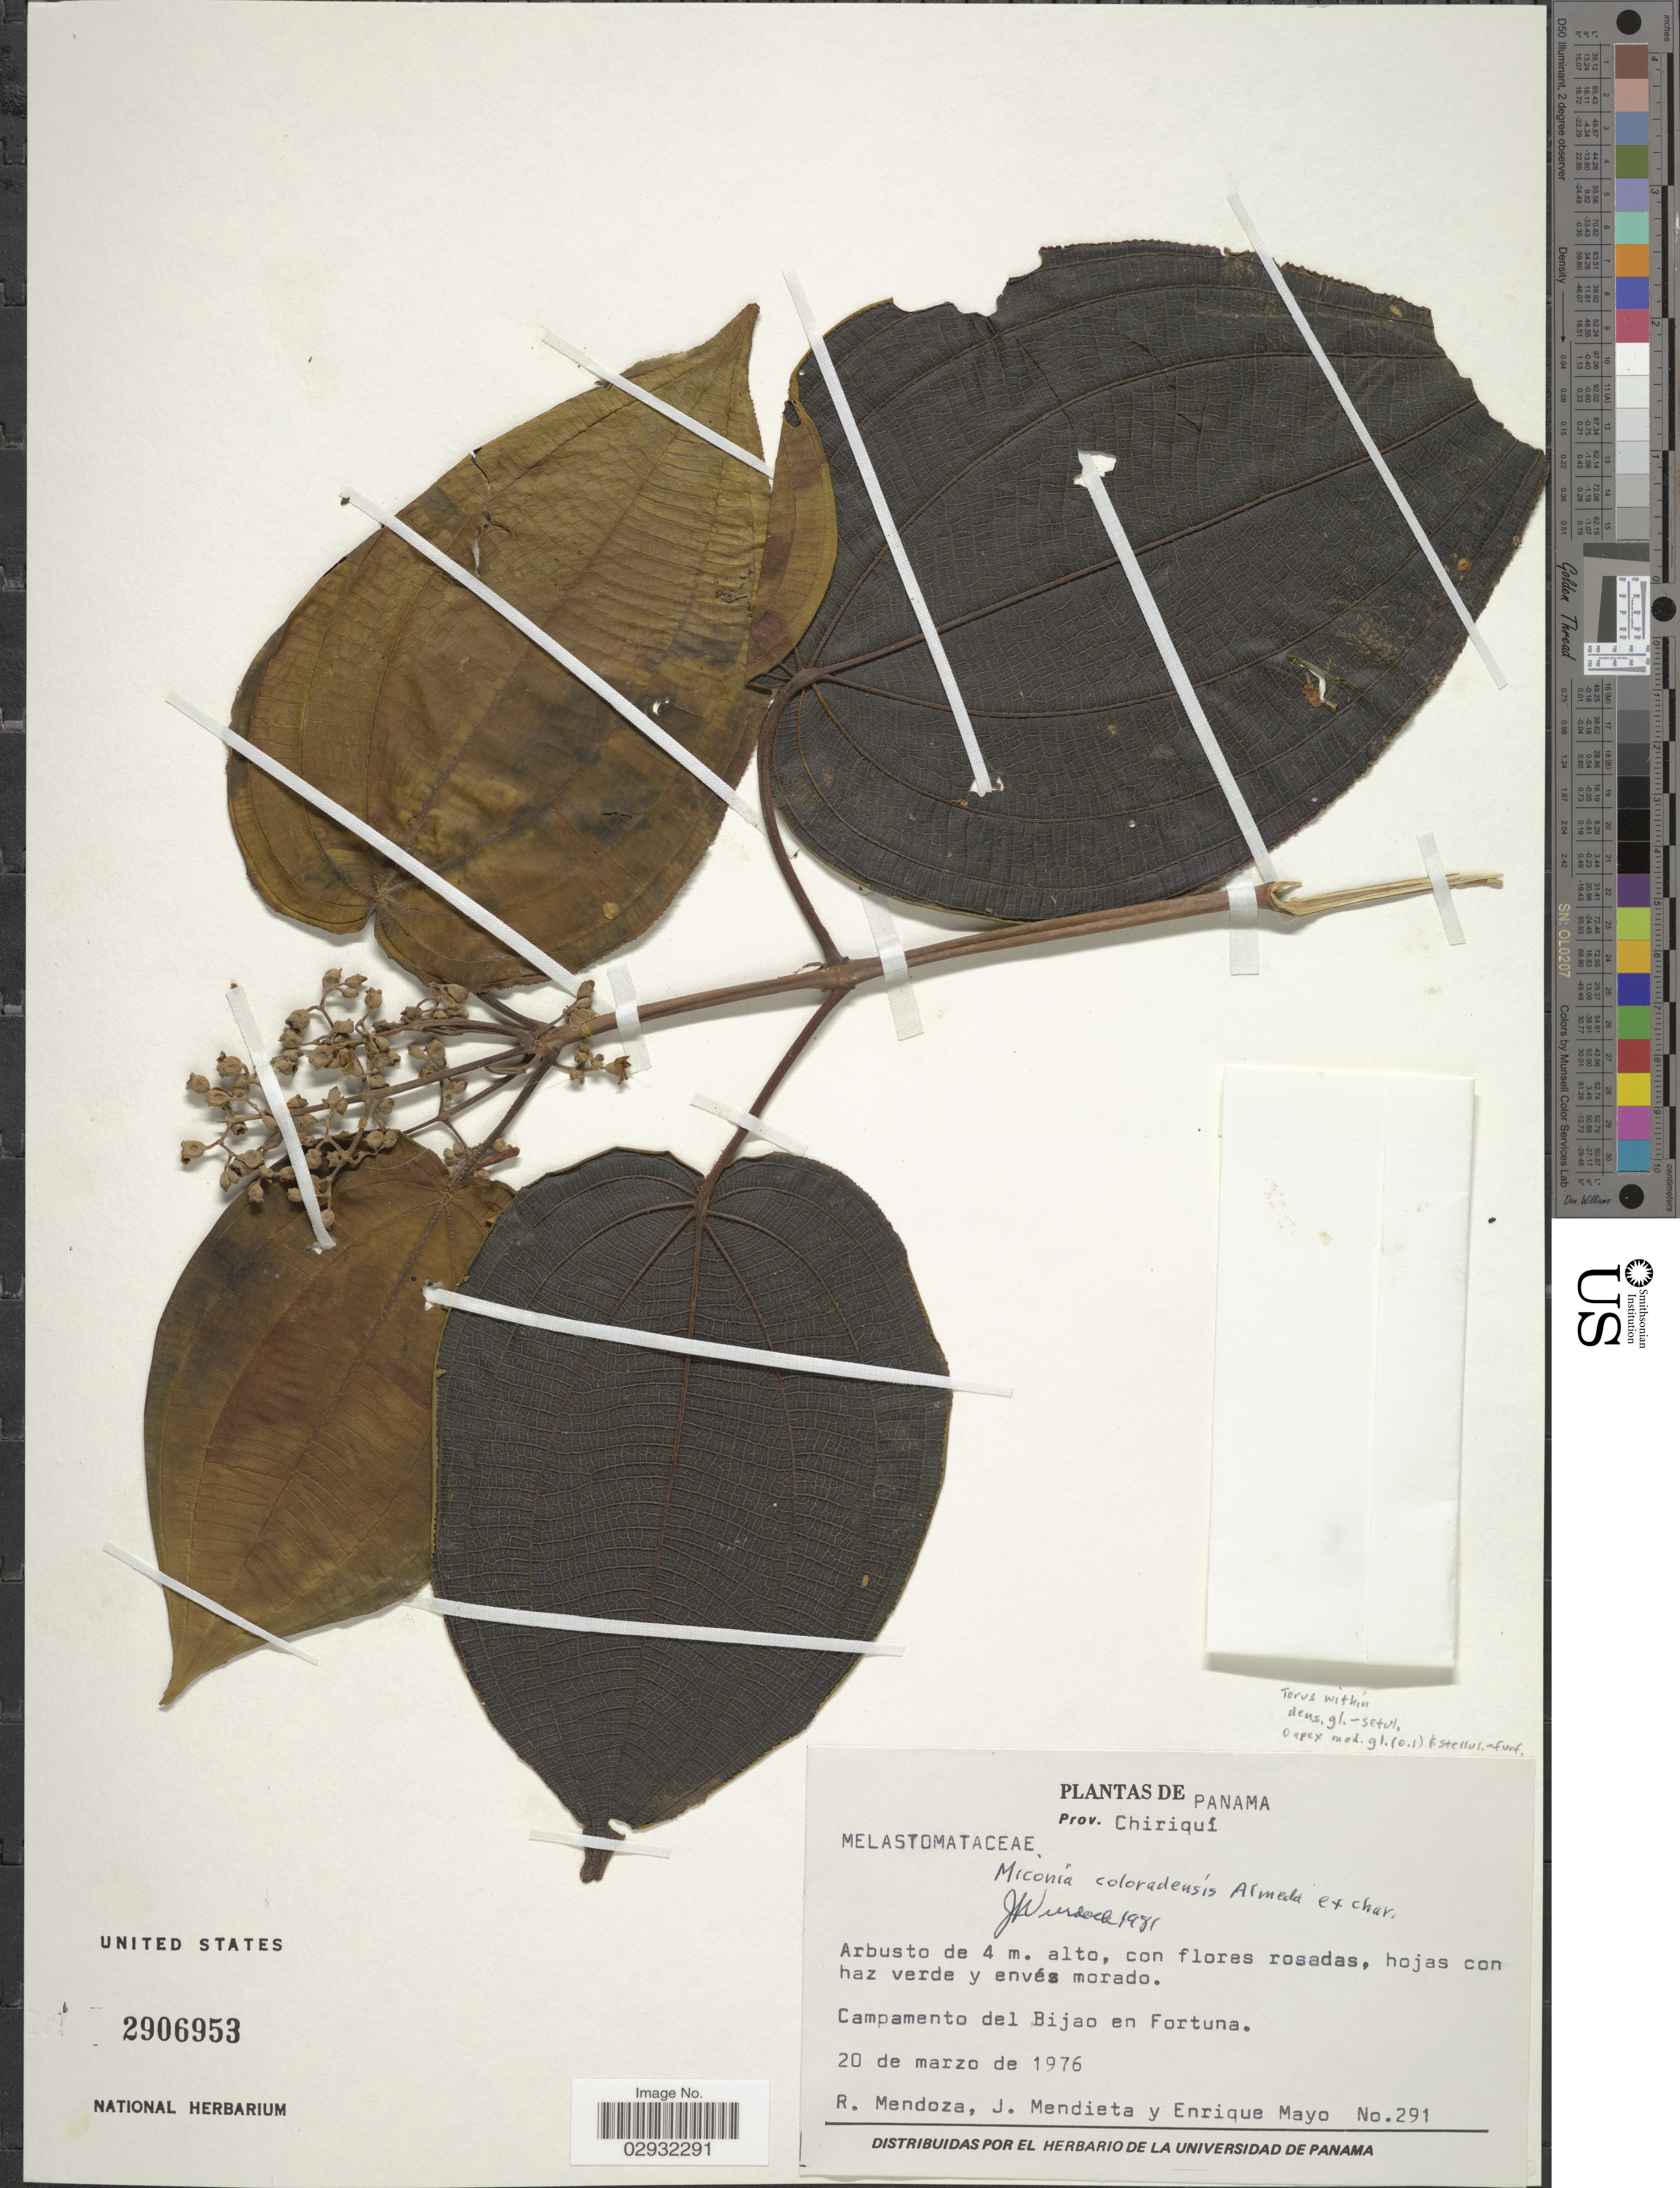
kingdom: Plantae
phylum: Tracheophyta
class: Magnoliopsida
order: Myrtales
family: Melastomataceae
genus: Miconia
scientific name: Miconia coloradensis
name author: Almeda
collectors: R. Mendoza, J. Mendieta & E. Mayo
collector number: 291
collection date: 1976-03-20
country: Panama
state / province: Chiriqui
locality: Campamento del Bijao en Fortuna.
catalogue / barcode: US 2906953